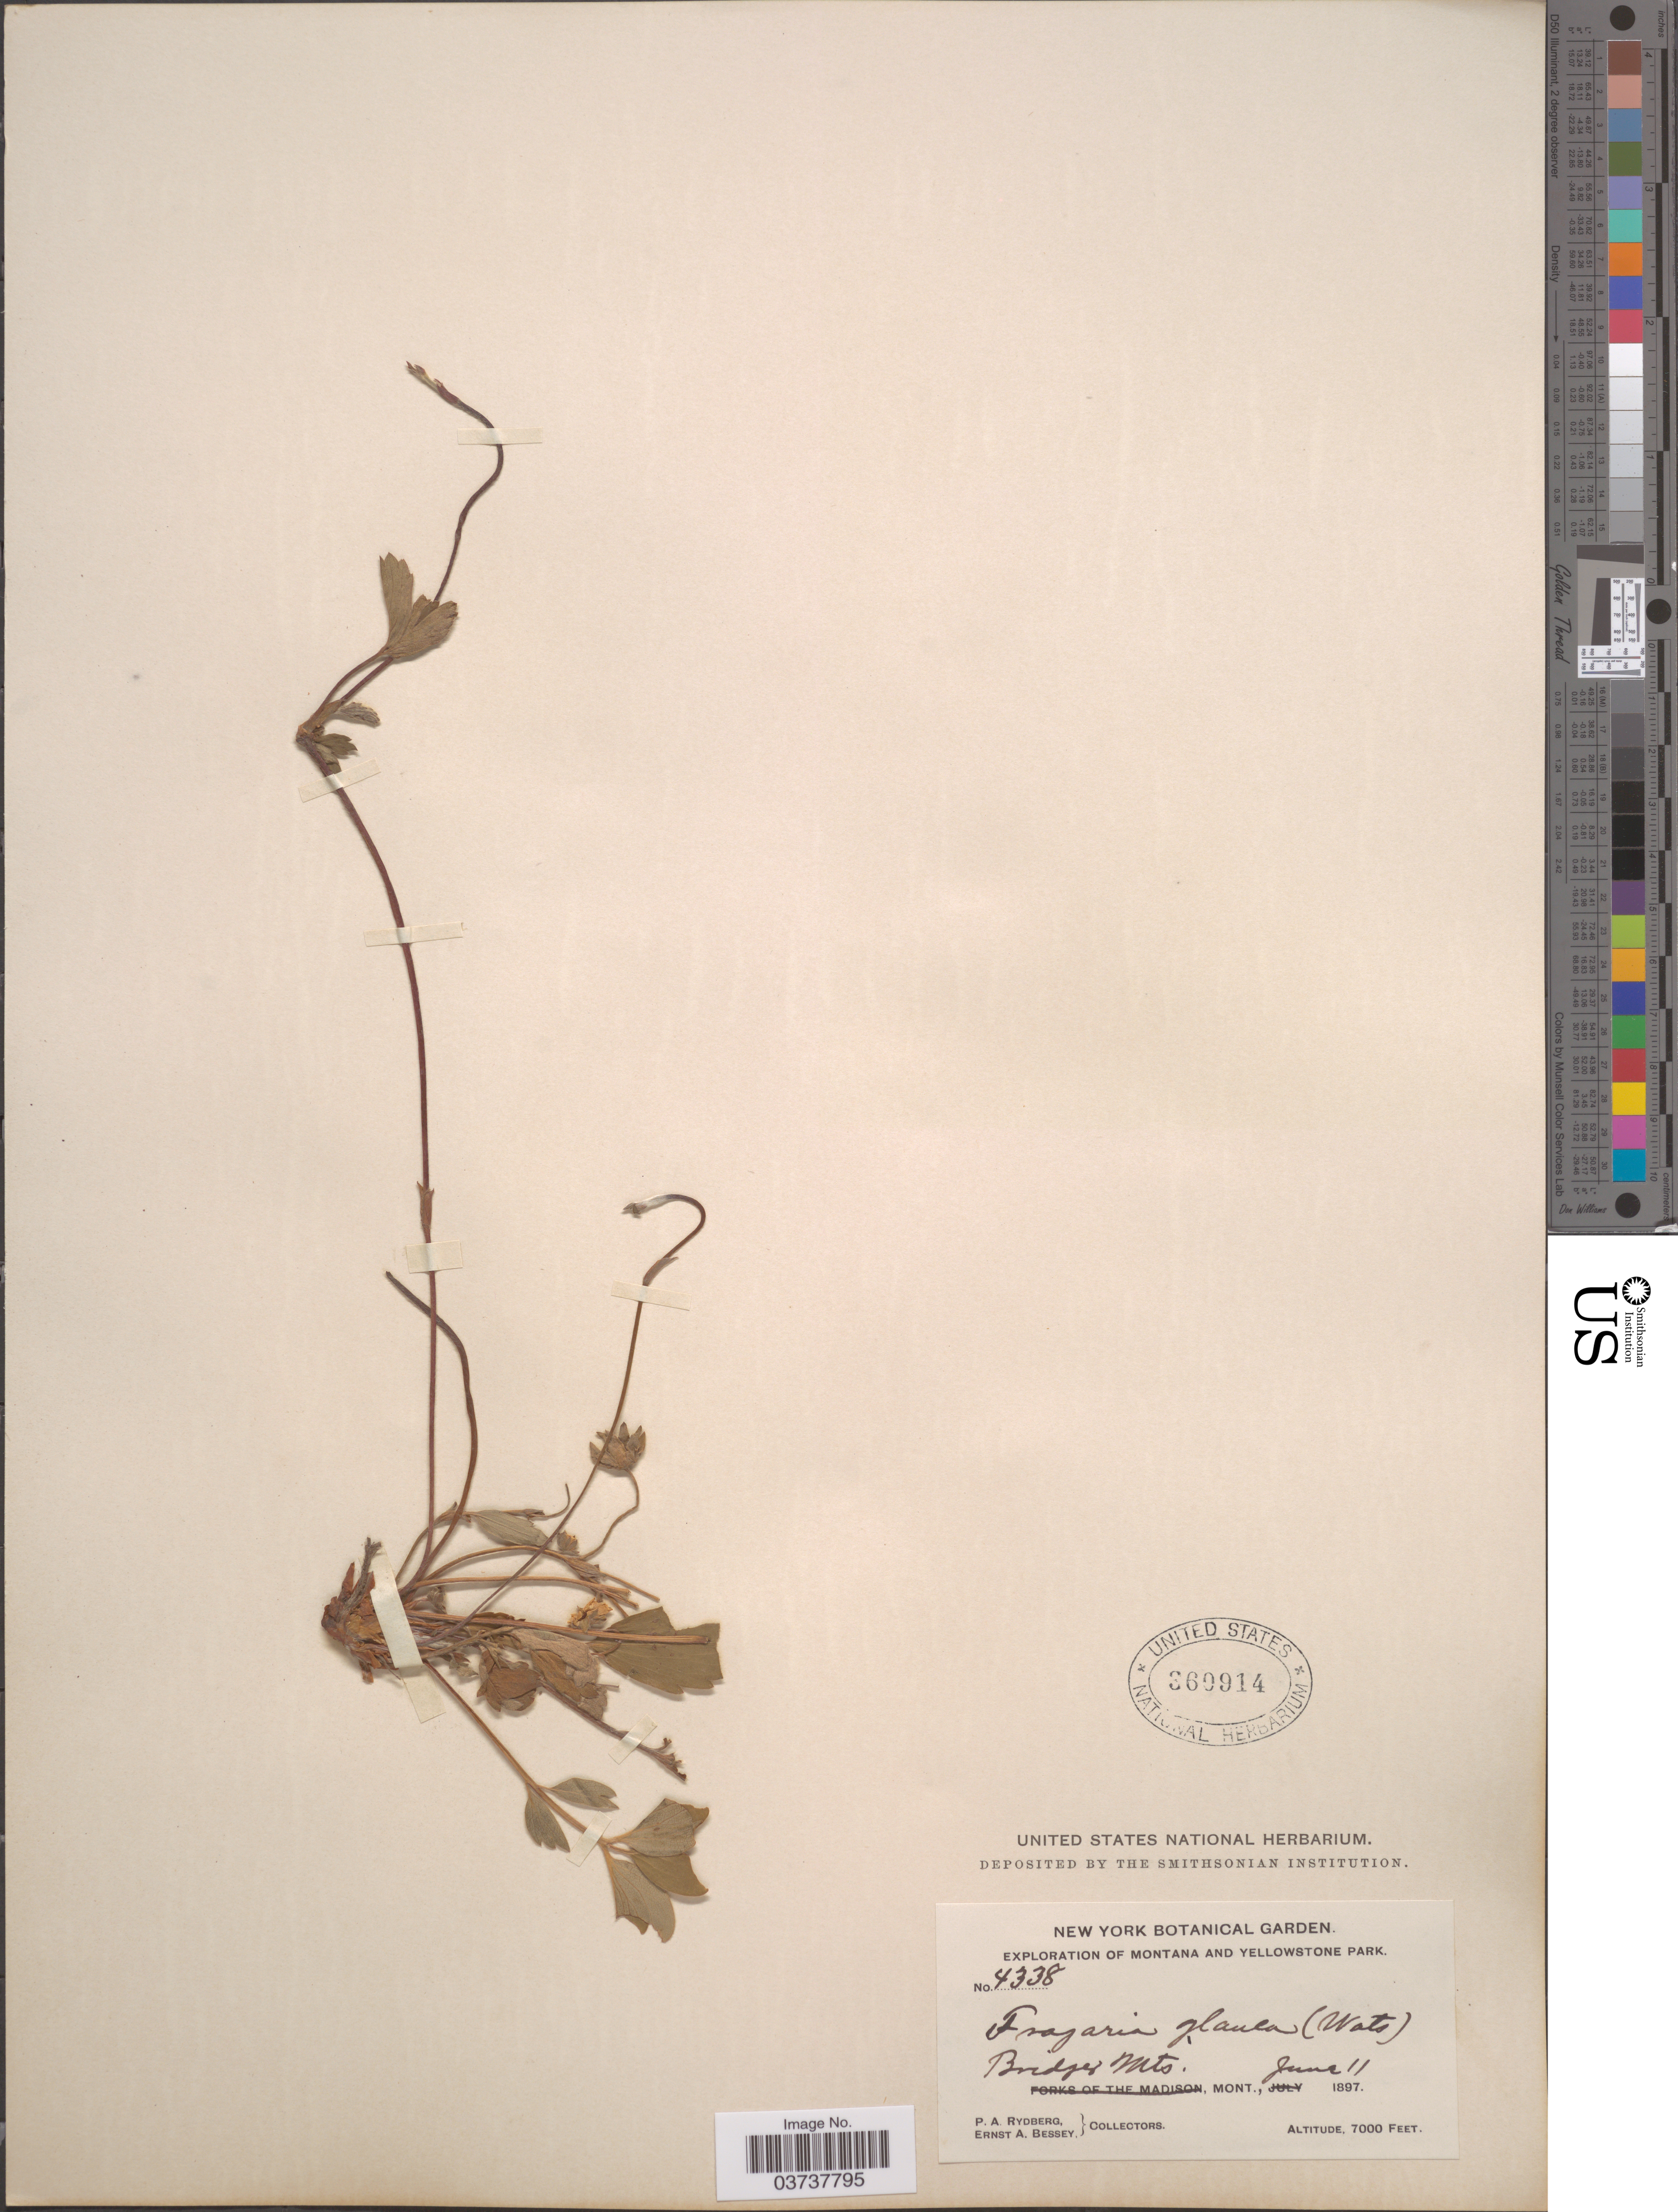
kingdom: Plantae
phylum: Tracheophyta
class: Magnoliopsida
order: Rosales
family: Rosaceae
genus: Fragaria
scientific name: Fragaria virginiana subsp. glauca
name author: (S. Watson) Staudt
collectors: P. A. Rydberg & E. A. Bessey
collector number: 4338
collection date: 1897-06-11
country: United States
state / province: Montana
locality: Yellowstone Park. Bridges Mts.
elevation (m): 2134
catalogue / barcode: US 360914